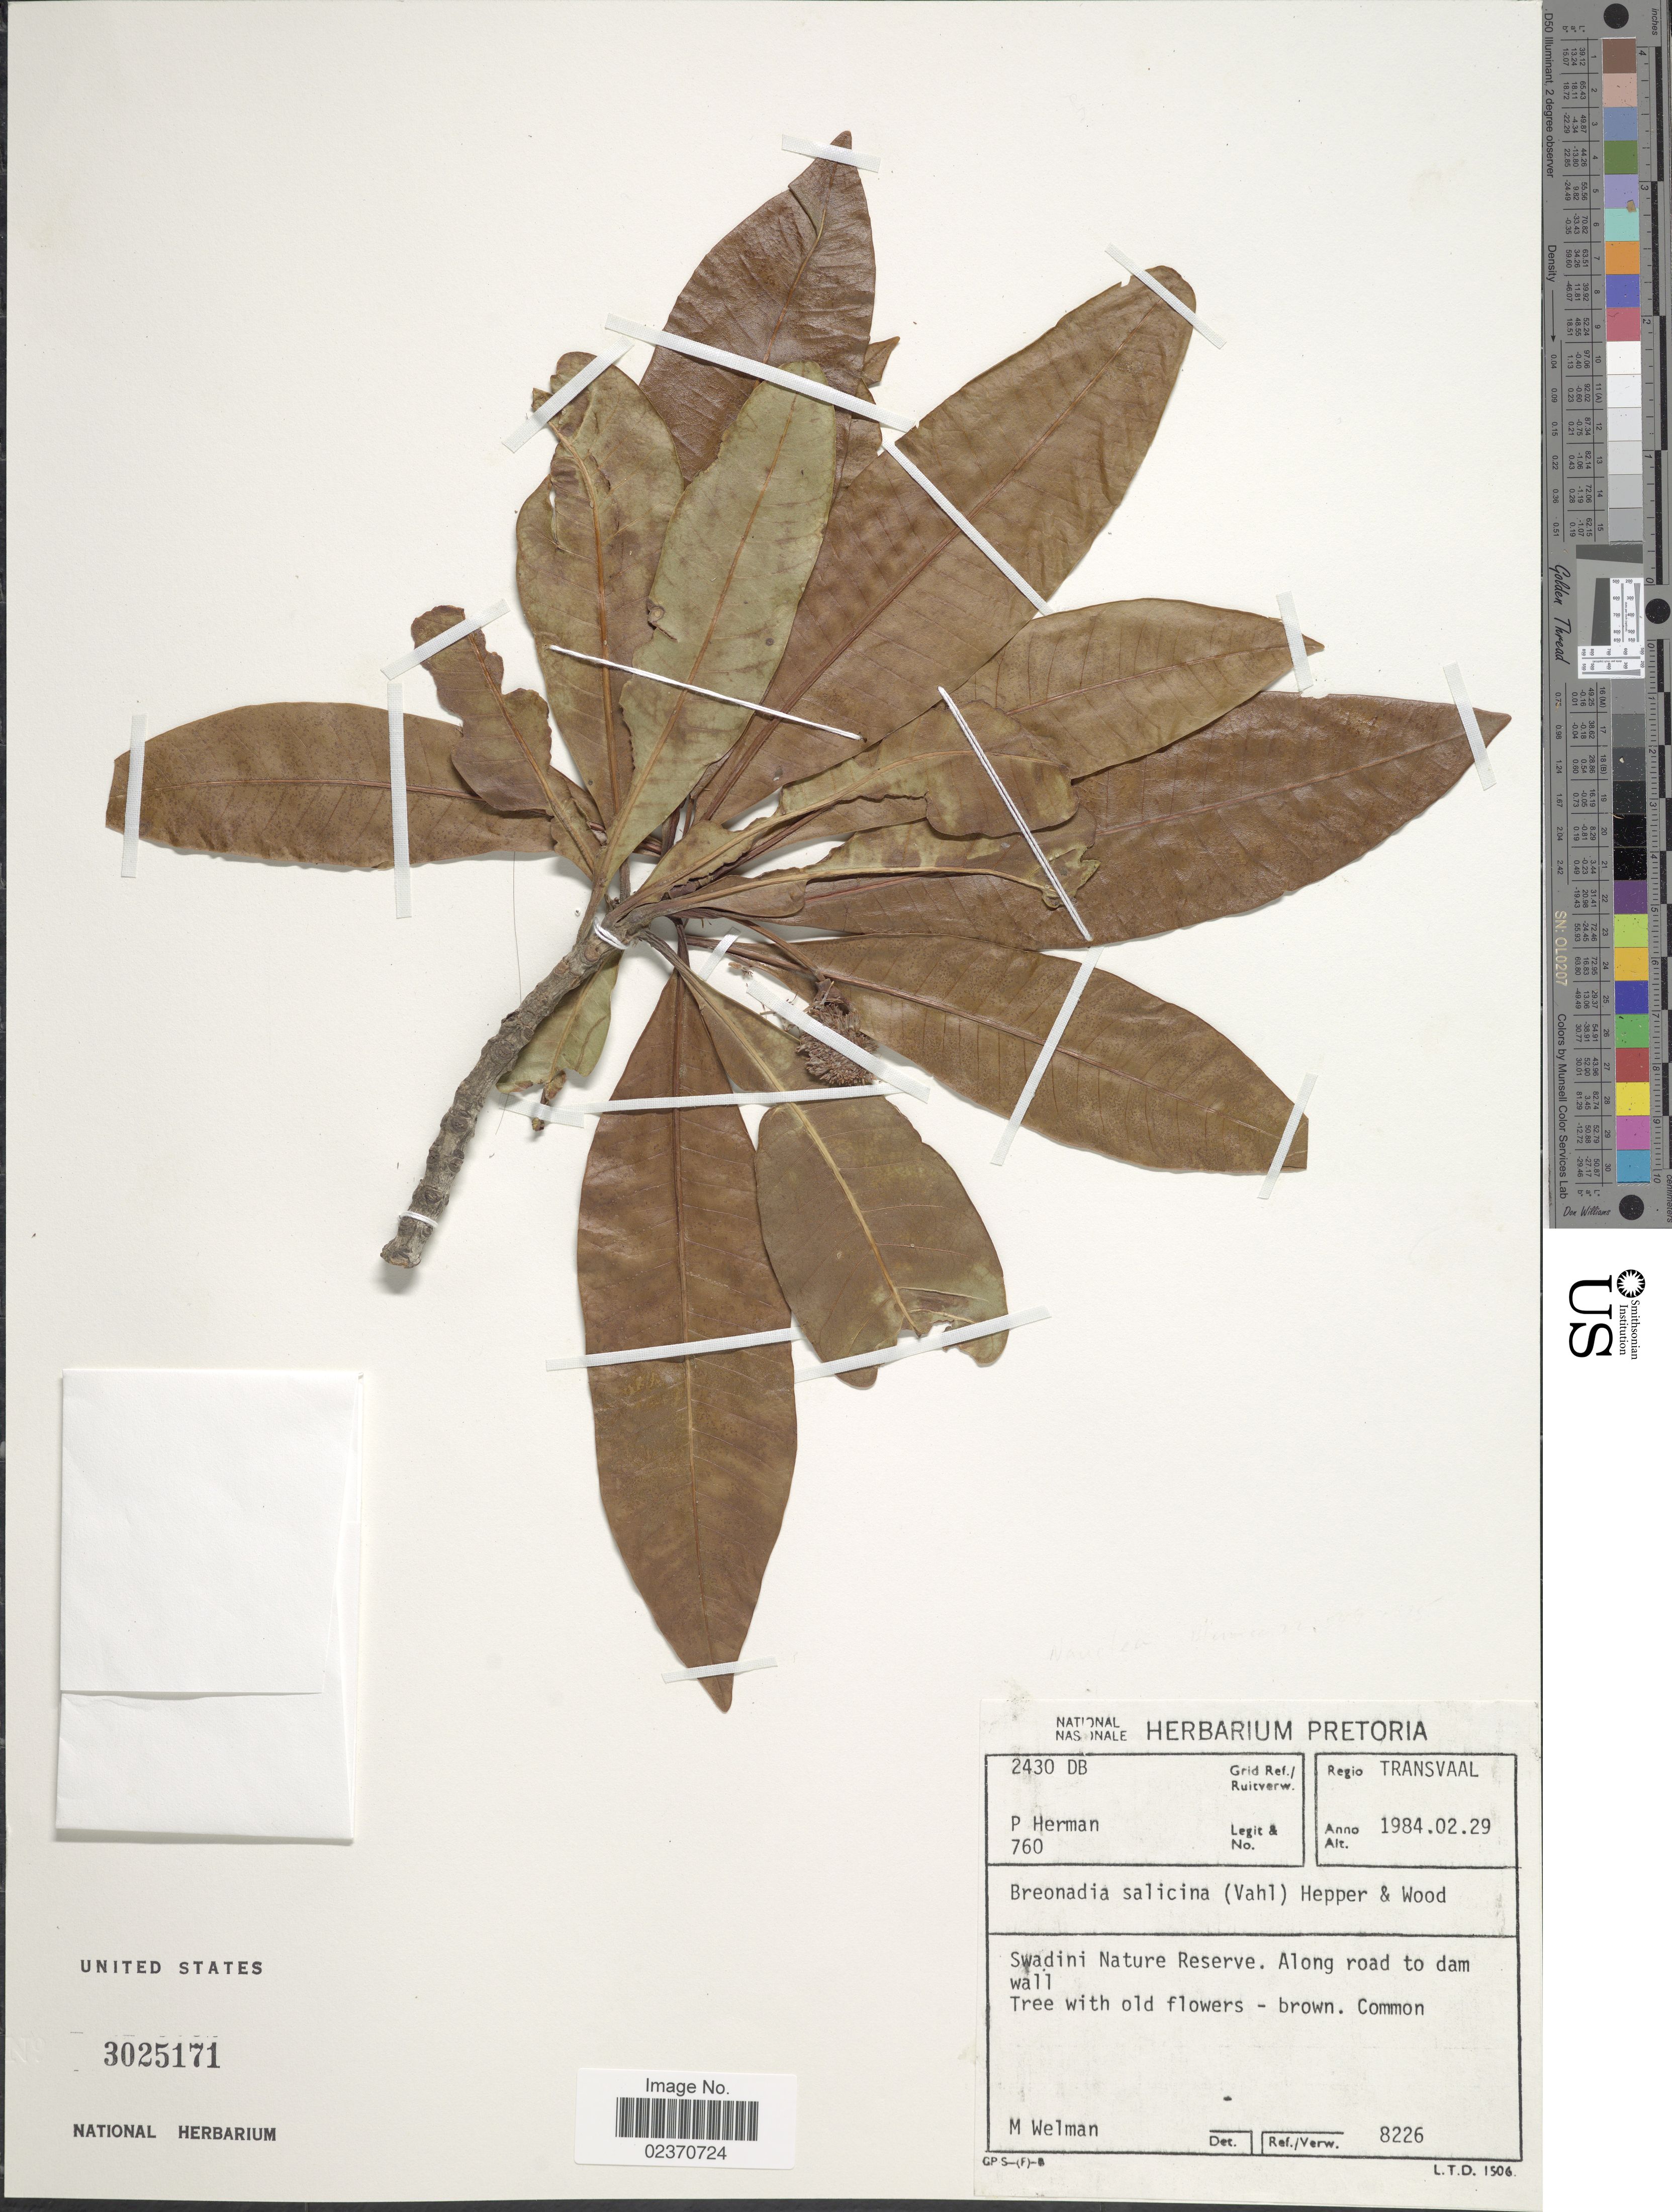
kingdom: Plantae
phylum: Tracheophyta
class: Magnoliopsida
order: Gentianales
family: Rubiaceae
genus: Breonadia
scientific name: Breonadia salicinia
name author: (Vahl) Hepper & J.R.I. Wood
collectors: P. Herman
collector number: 8226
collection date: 1984-02-29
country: South Africa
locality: Regio Transvaal, Grid Ref., Ruitverw. 2430 DB, Swadini Nature Reserve, Along road to dam wall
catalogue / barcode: US 3025171